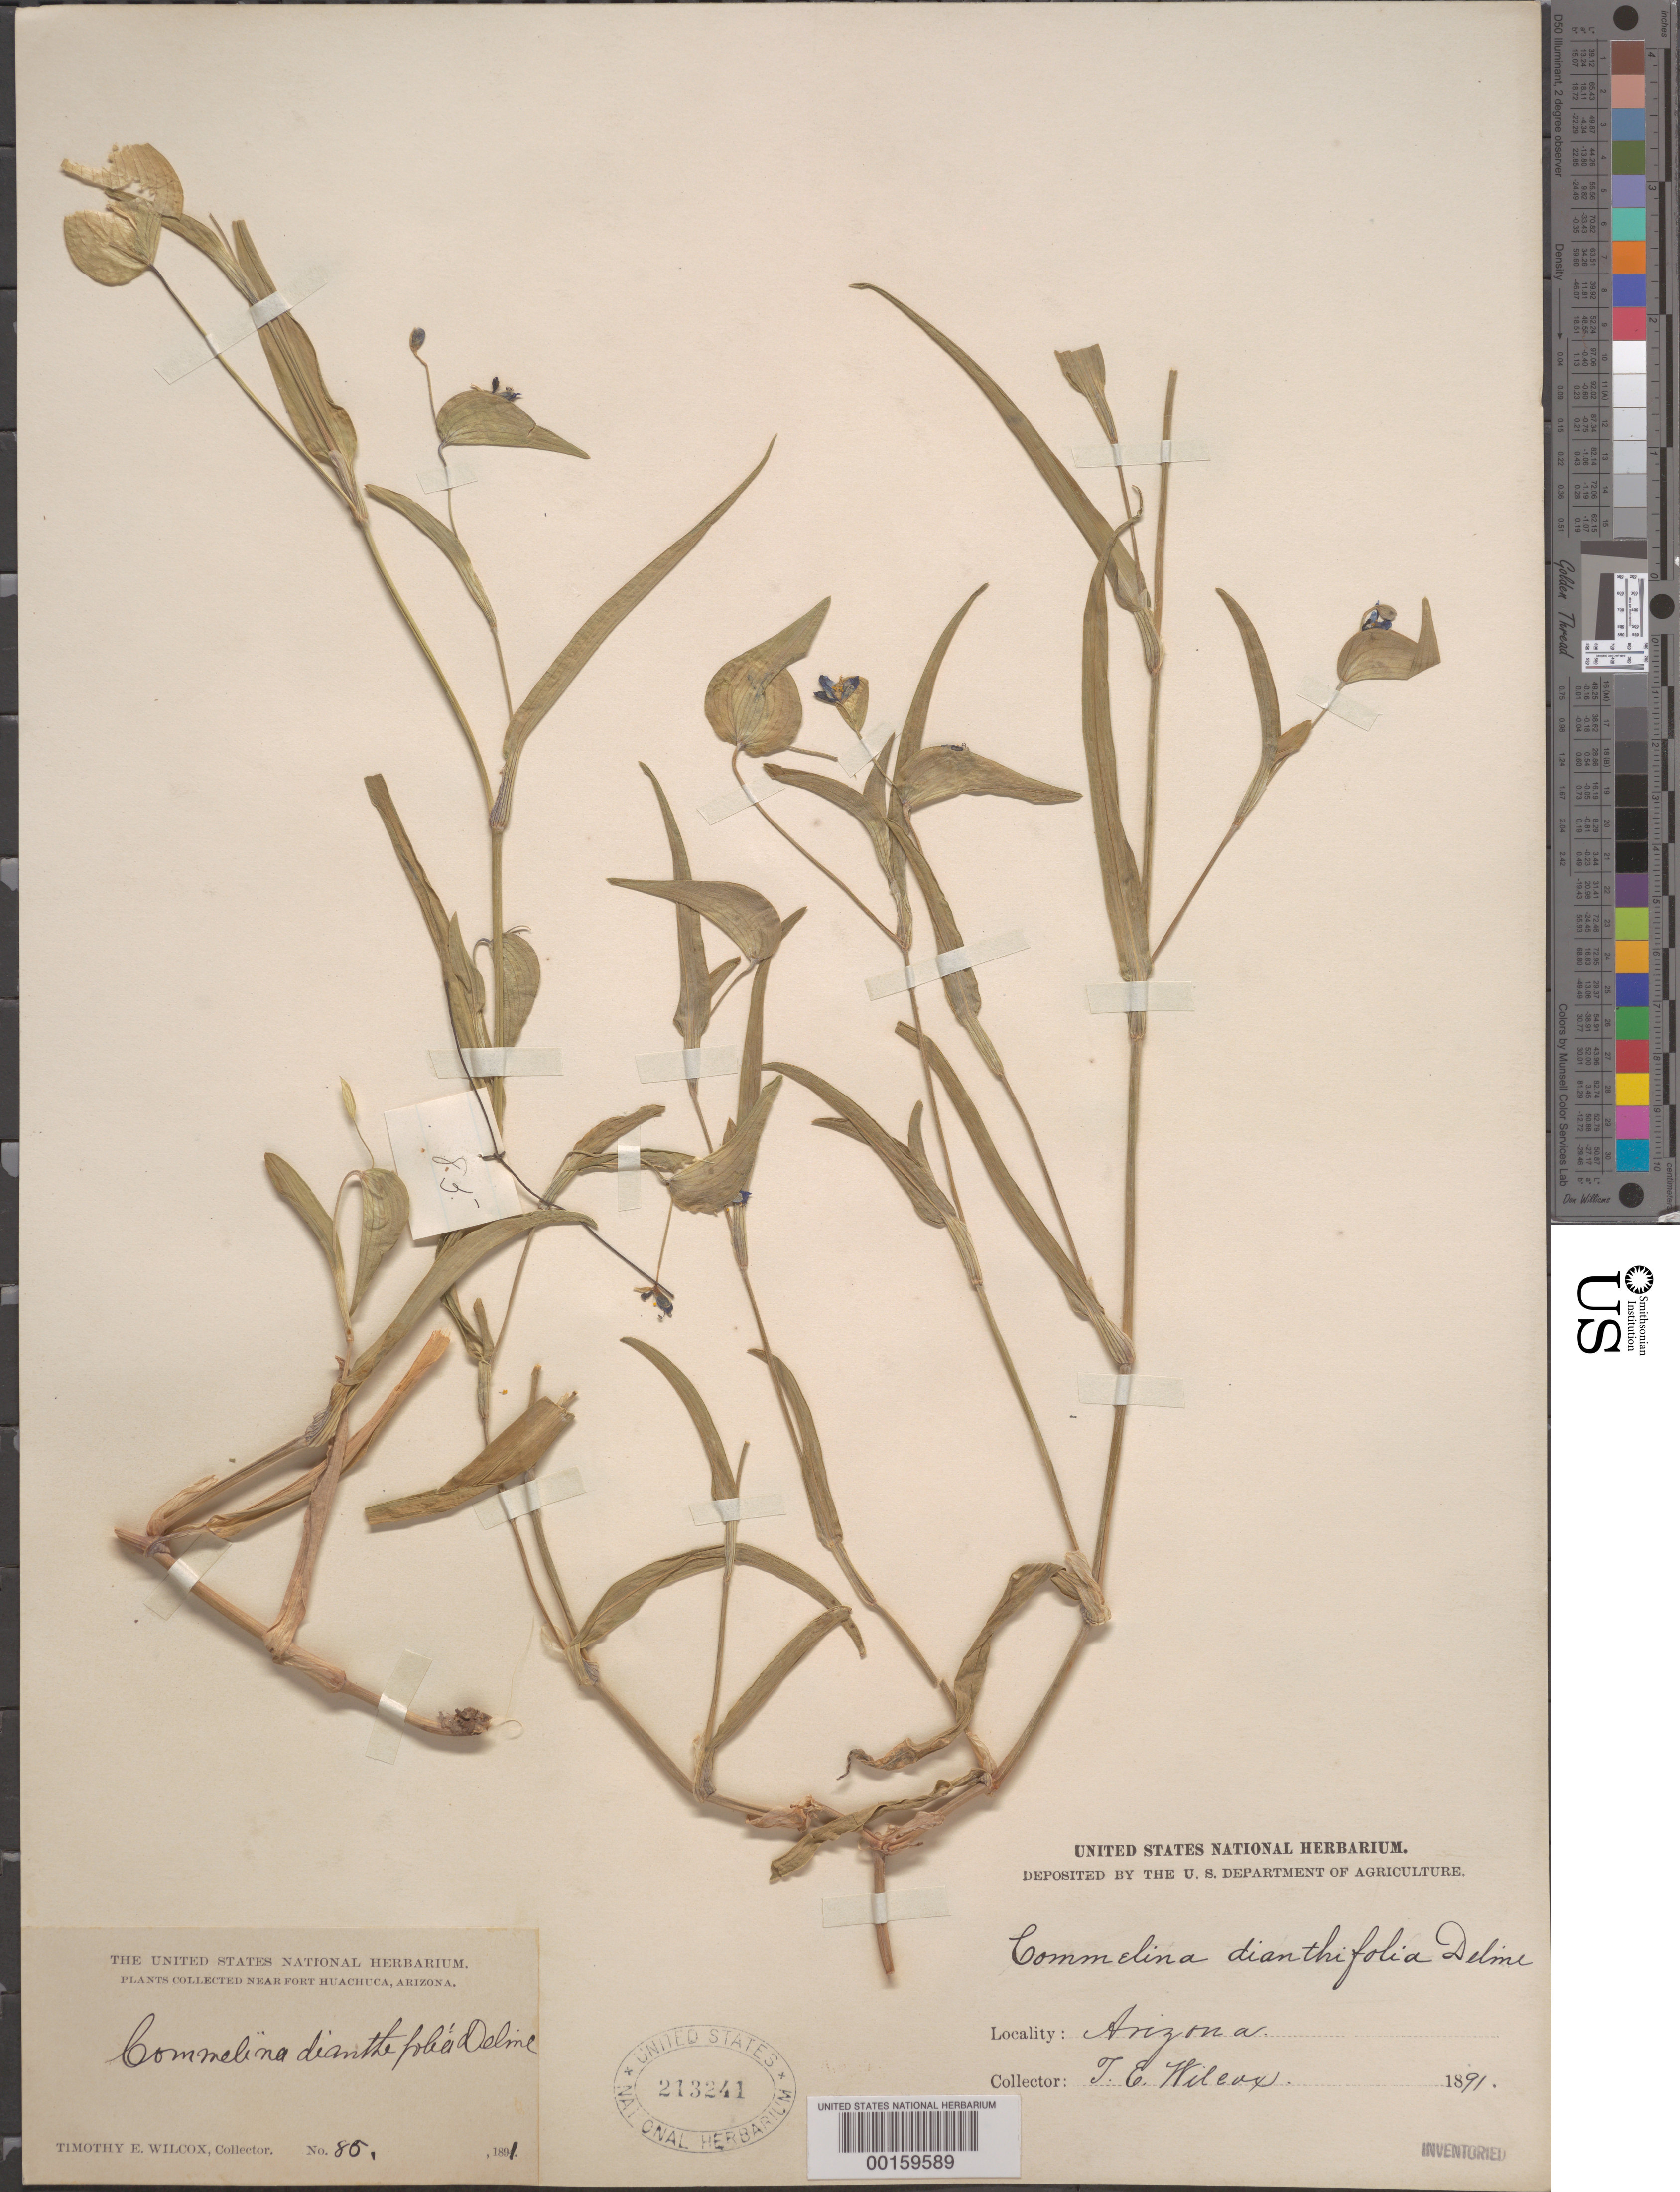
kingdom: Plantae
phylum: Tracheophyta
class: Liliopsida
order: Commelinales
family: Commelinaceae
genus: Commelina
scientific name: Commelina dianthifolia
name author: Redouté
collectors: T. E. Wilcox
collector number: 85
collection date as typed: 1891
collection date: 1891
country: United States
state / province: Arizona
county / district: Cochise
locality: Ft. Huachuca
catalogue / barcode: US 213241